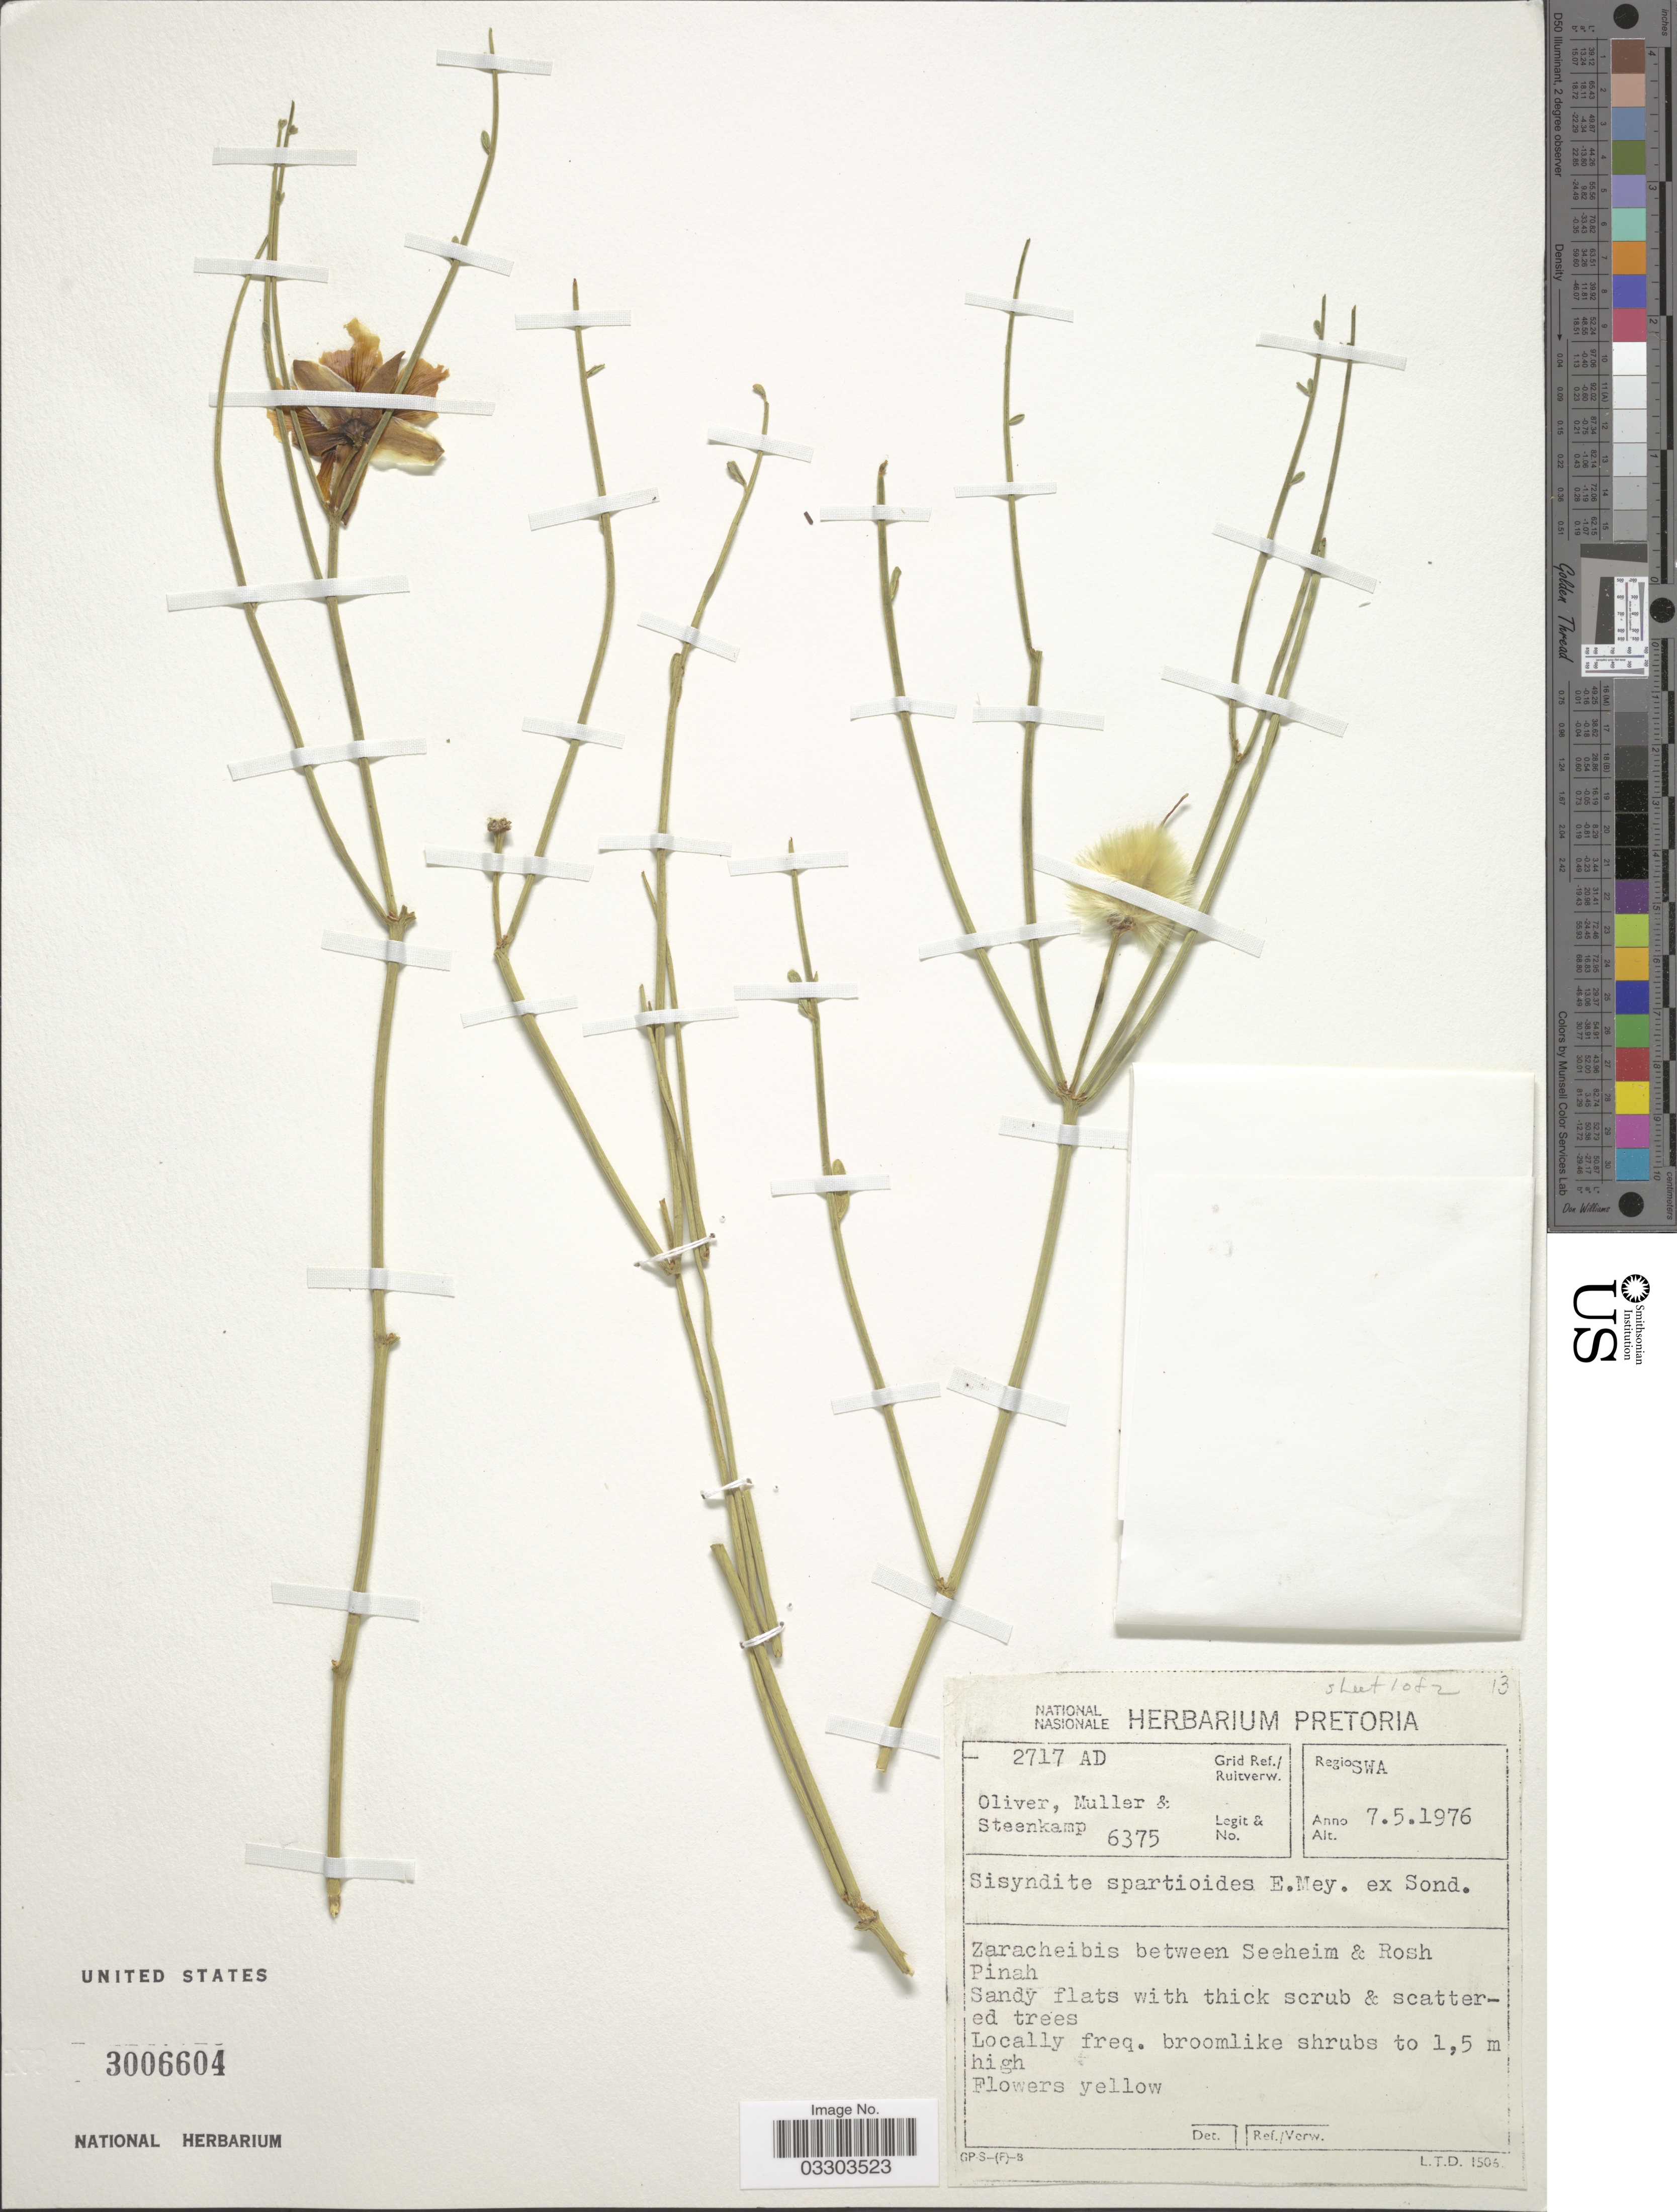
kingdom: Plantae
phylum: Tracheophyta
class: Magnoliopsida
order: Zygophyllales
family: Zygophyllaceae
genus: Sisyndite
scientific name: Sisyndite spartea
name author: E. Mey. ex Sond.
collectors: Oliver, --, -- Müller & -- Steenkamp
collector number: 6375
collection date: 1976-05-07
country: Namibia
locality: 2717 AD Grid Ref./ Ruitverw. Regio SWA. Zaracheibis between Seeheim & Rosh Pinah.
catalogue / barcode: US 3006604